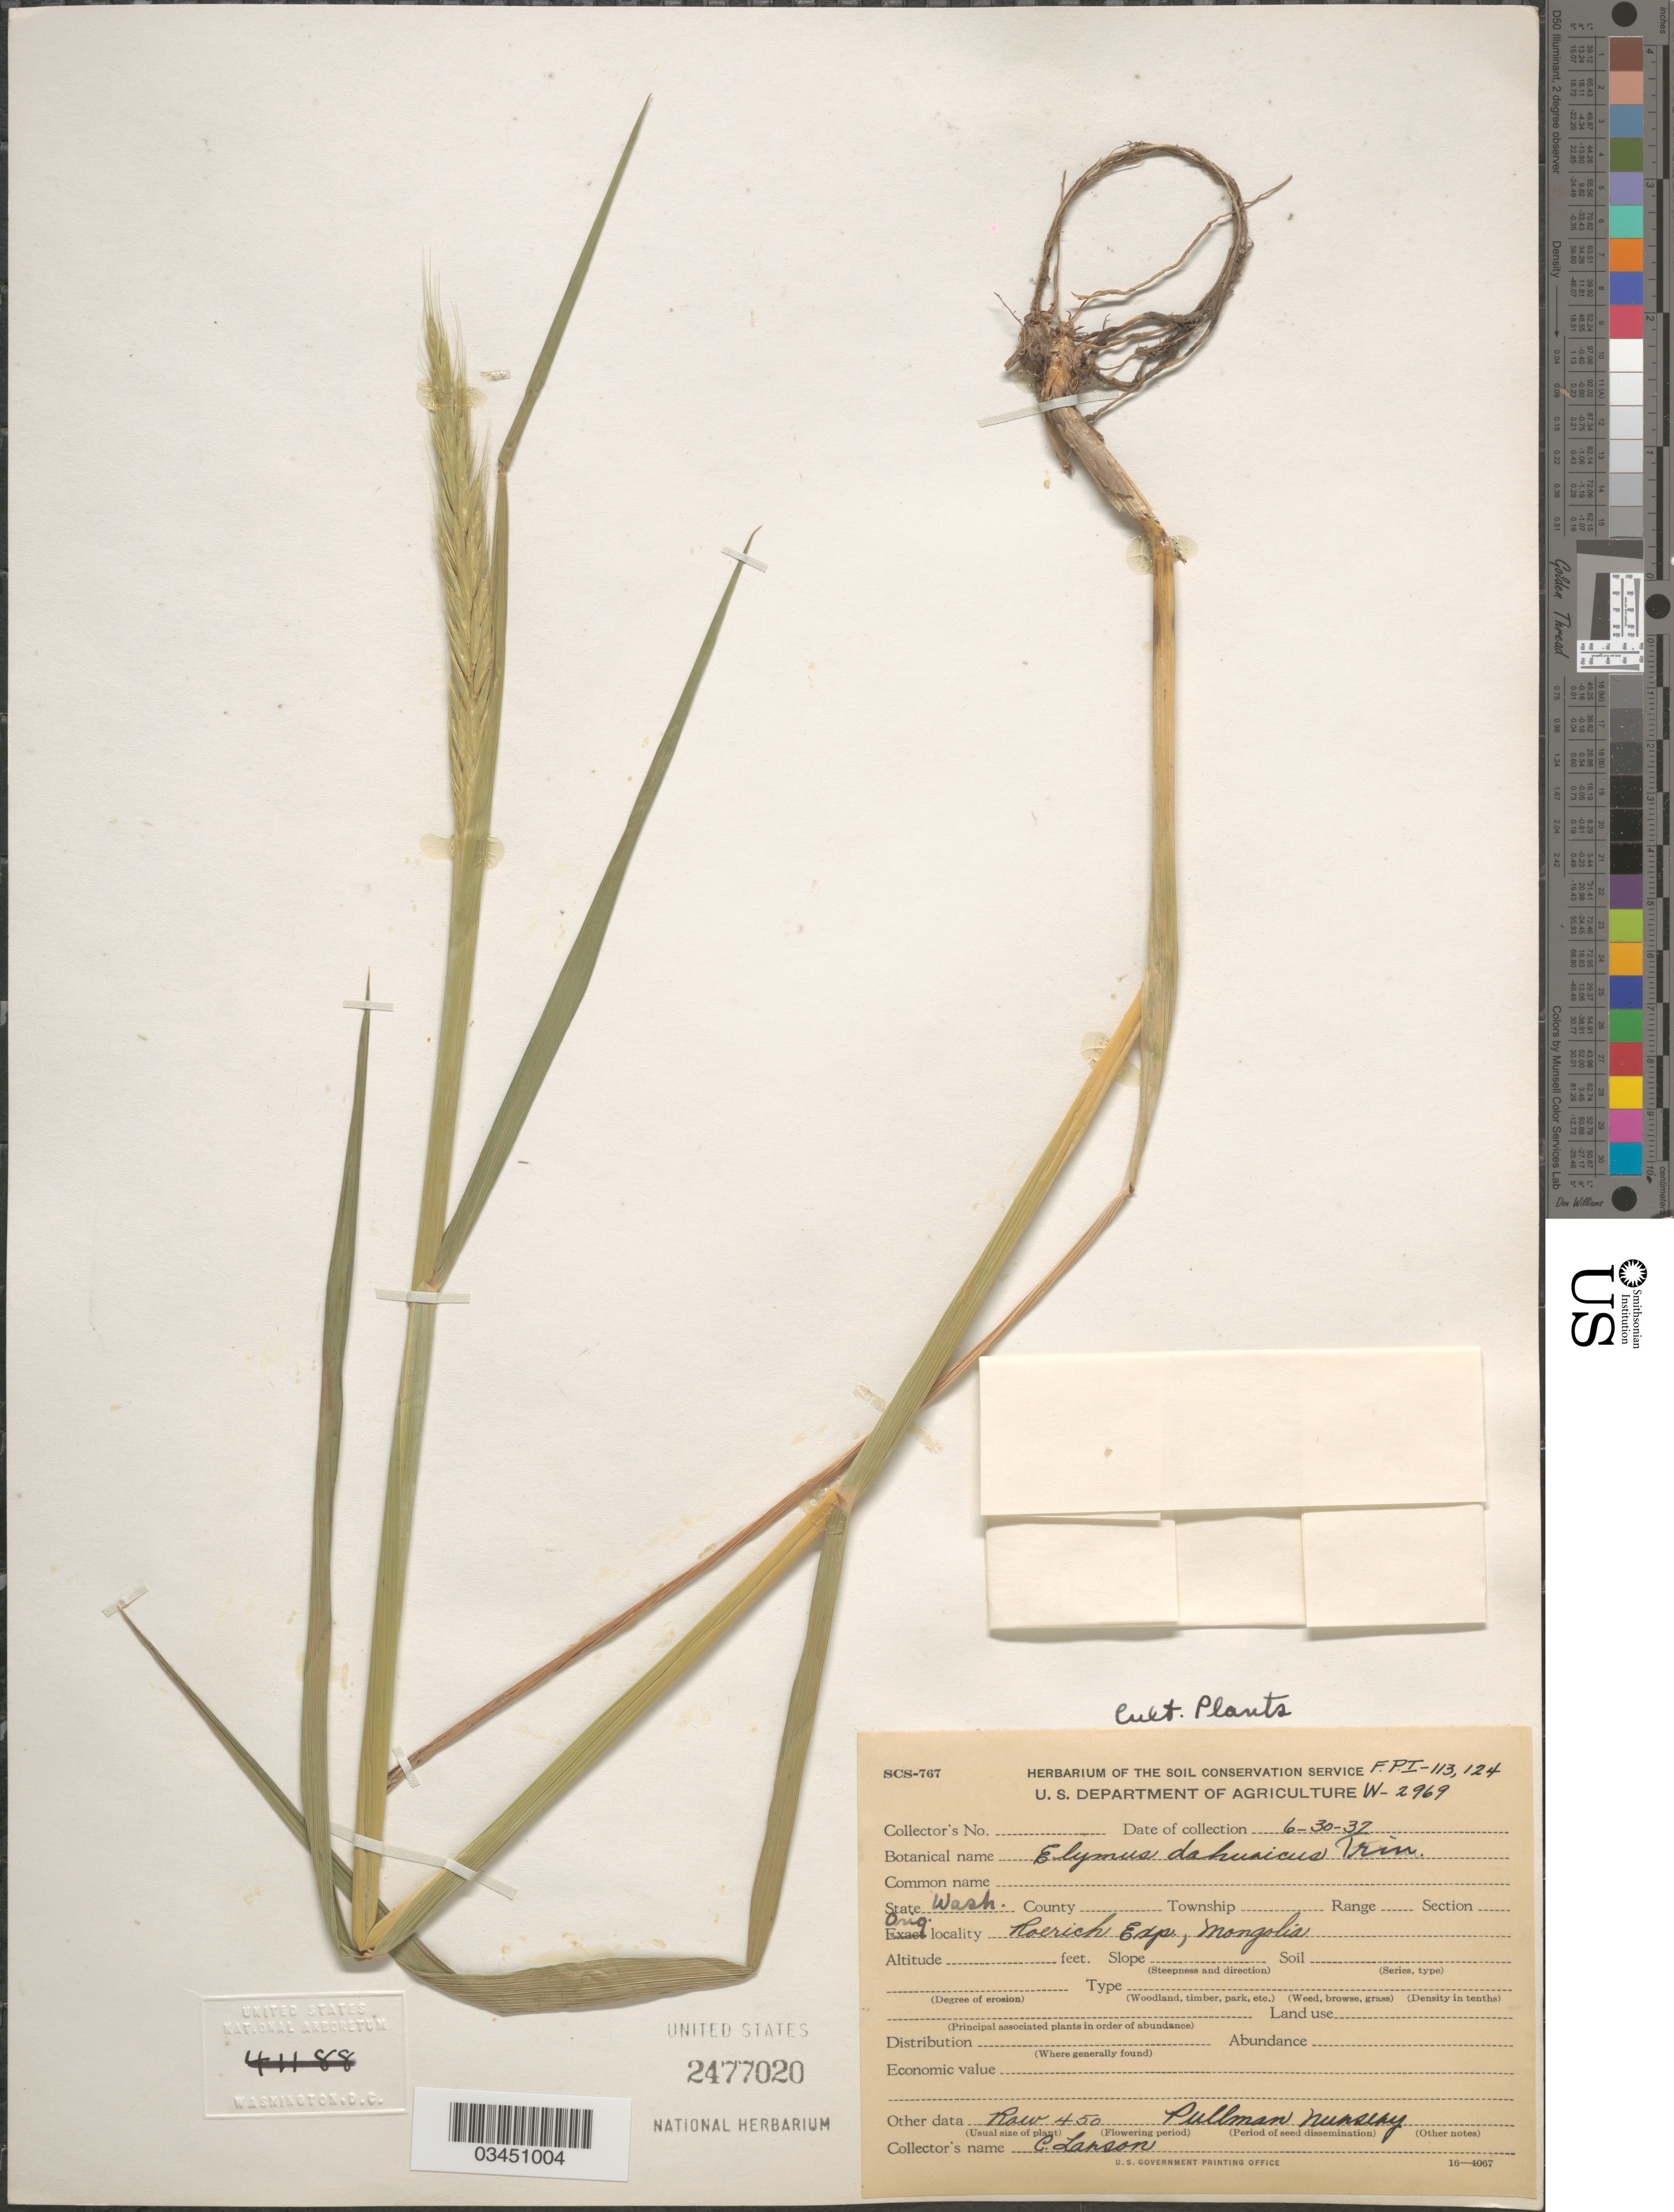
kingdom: Plantae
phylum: Tracheophyta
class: Liliopsida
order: Poales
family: Poaceae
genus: Elymus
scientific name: Elymus dahuricus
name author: Turcz. ex Griseb.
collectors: C. Larson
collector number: W-2969/FPI113124?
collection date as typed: Transcribed d/m/y: 30/6/37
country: United States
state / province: Washington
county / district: Whitman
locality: Row 450 Pullman Nursery.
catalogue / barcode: US 2477020